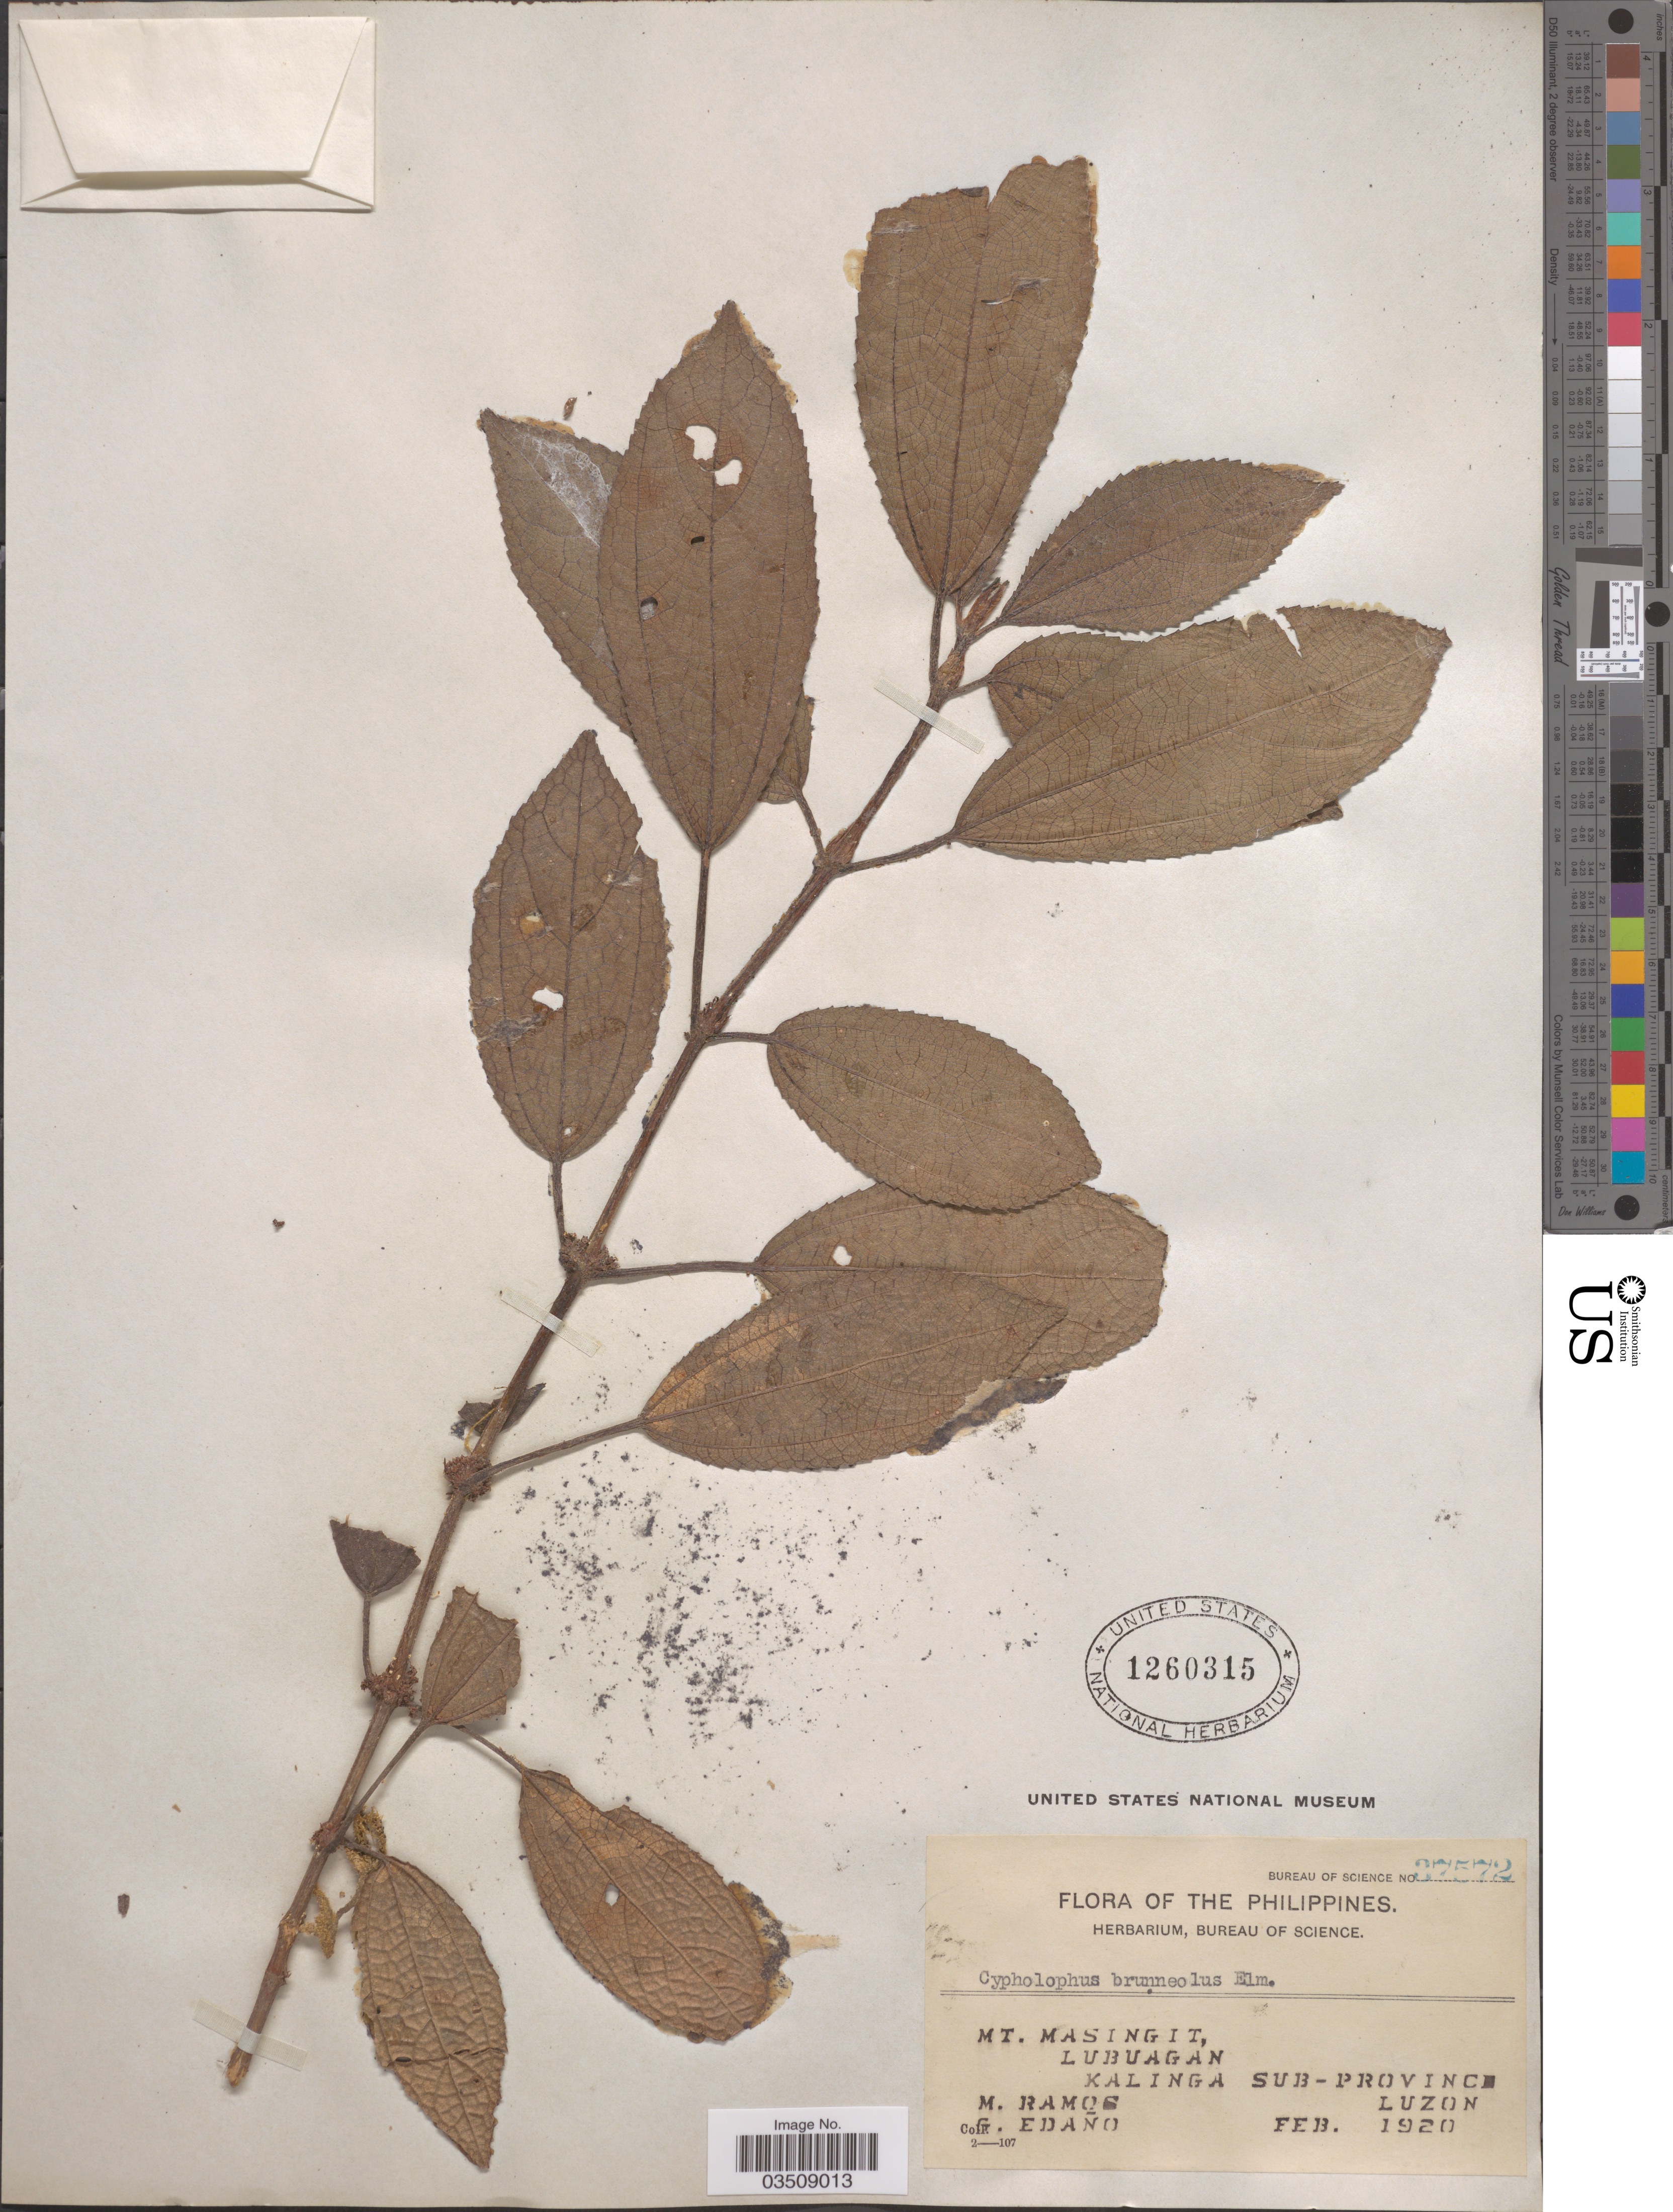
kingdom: Plantae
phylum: Tracheophyta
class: Magnoliopsida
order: Rosales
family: Urticaceae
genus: Cypholophus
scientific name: Cypholophus brunneolus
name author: Elmer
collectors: M. Ramos & G. Edaño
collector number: Bureau of Science 37572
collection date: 1920-02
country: Philippines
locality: Mt. Masingit, Lubuagan, Kalinga Sub-Province, Luzon.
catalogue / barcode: US 1260315